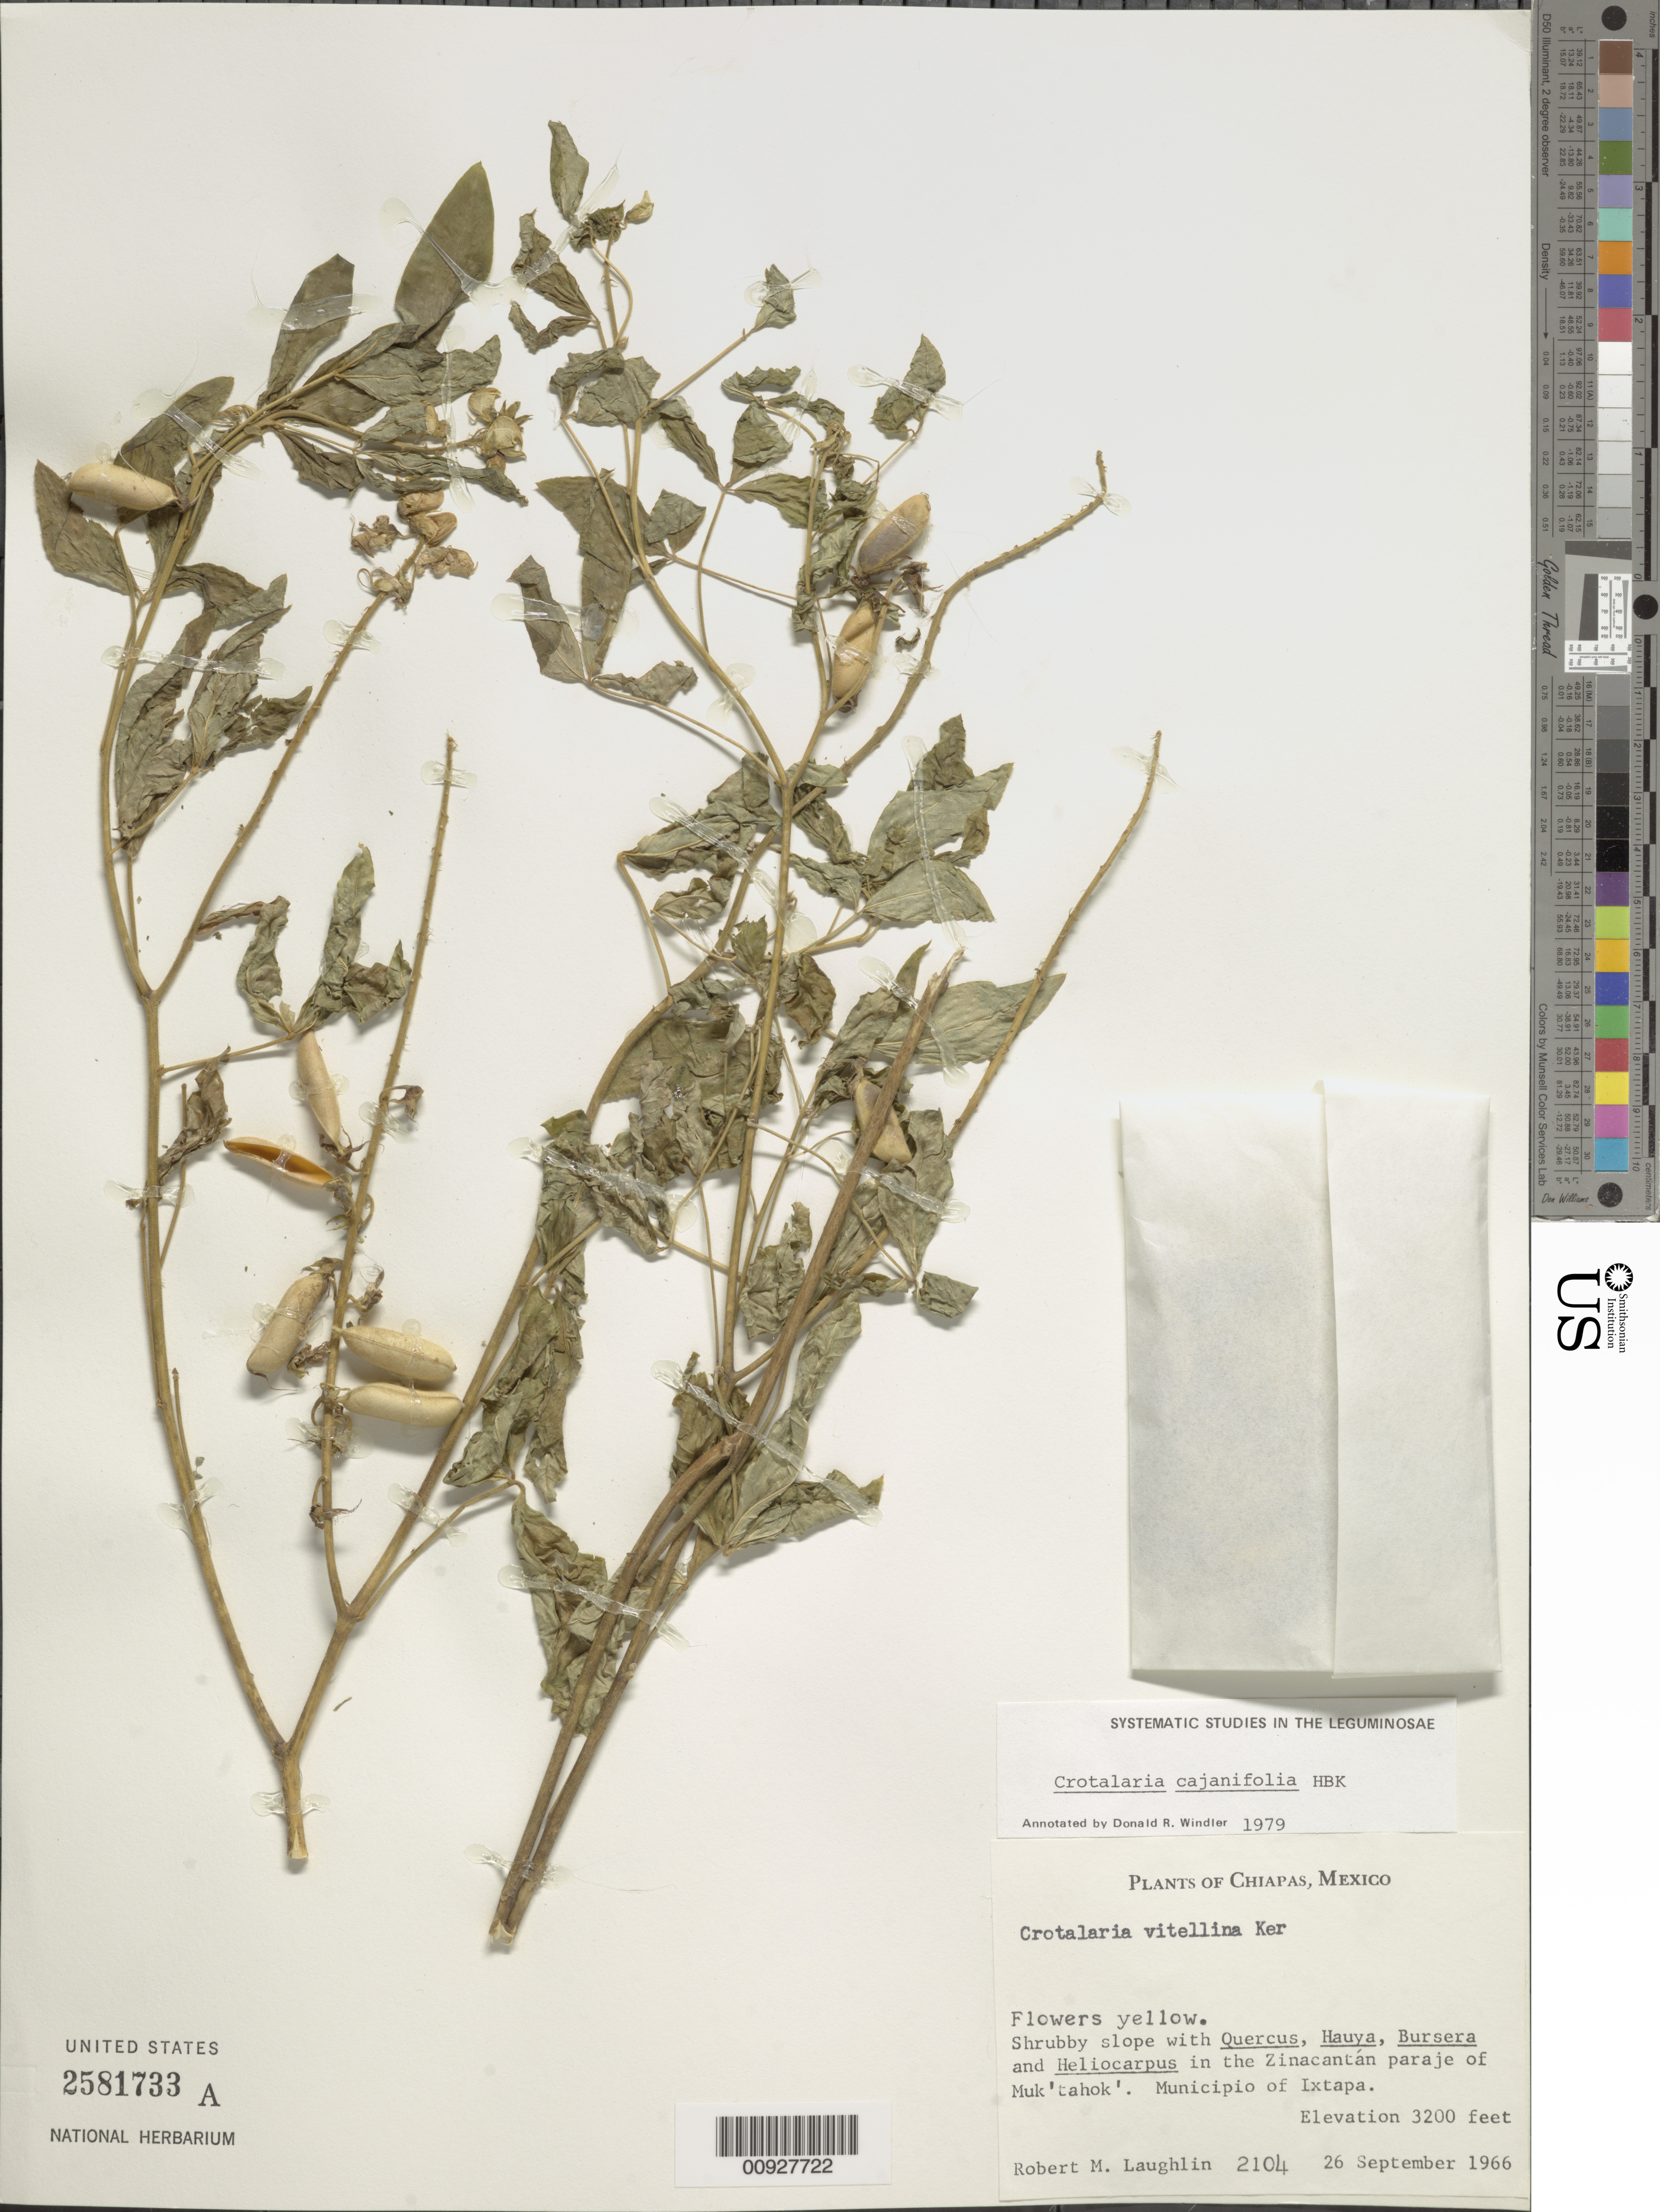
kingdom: Plantae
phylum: Tracheophyta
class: Magnoliopsida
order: Fabales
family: Fabaceae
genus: Crotalaria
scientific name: Crotalaria cajanifolia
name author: Kunth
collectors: R. M. Laughlin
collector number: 2104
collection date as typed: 26 Sep 1966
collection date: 1966-09-26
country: Mexico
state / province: Chiapas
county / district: Ixtapa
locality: In the Zinacantán paraje of Muk'tahok'. Municipio of Ixtapa, Chiapas.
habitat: Shrubby slope with Quercus, Hauya, Bursera and Heliocarpus.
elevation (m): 975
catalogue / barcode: US 2581733A